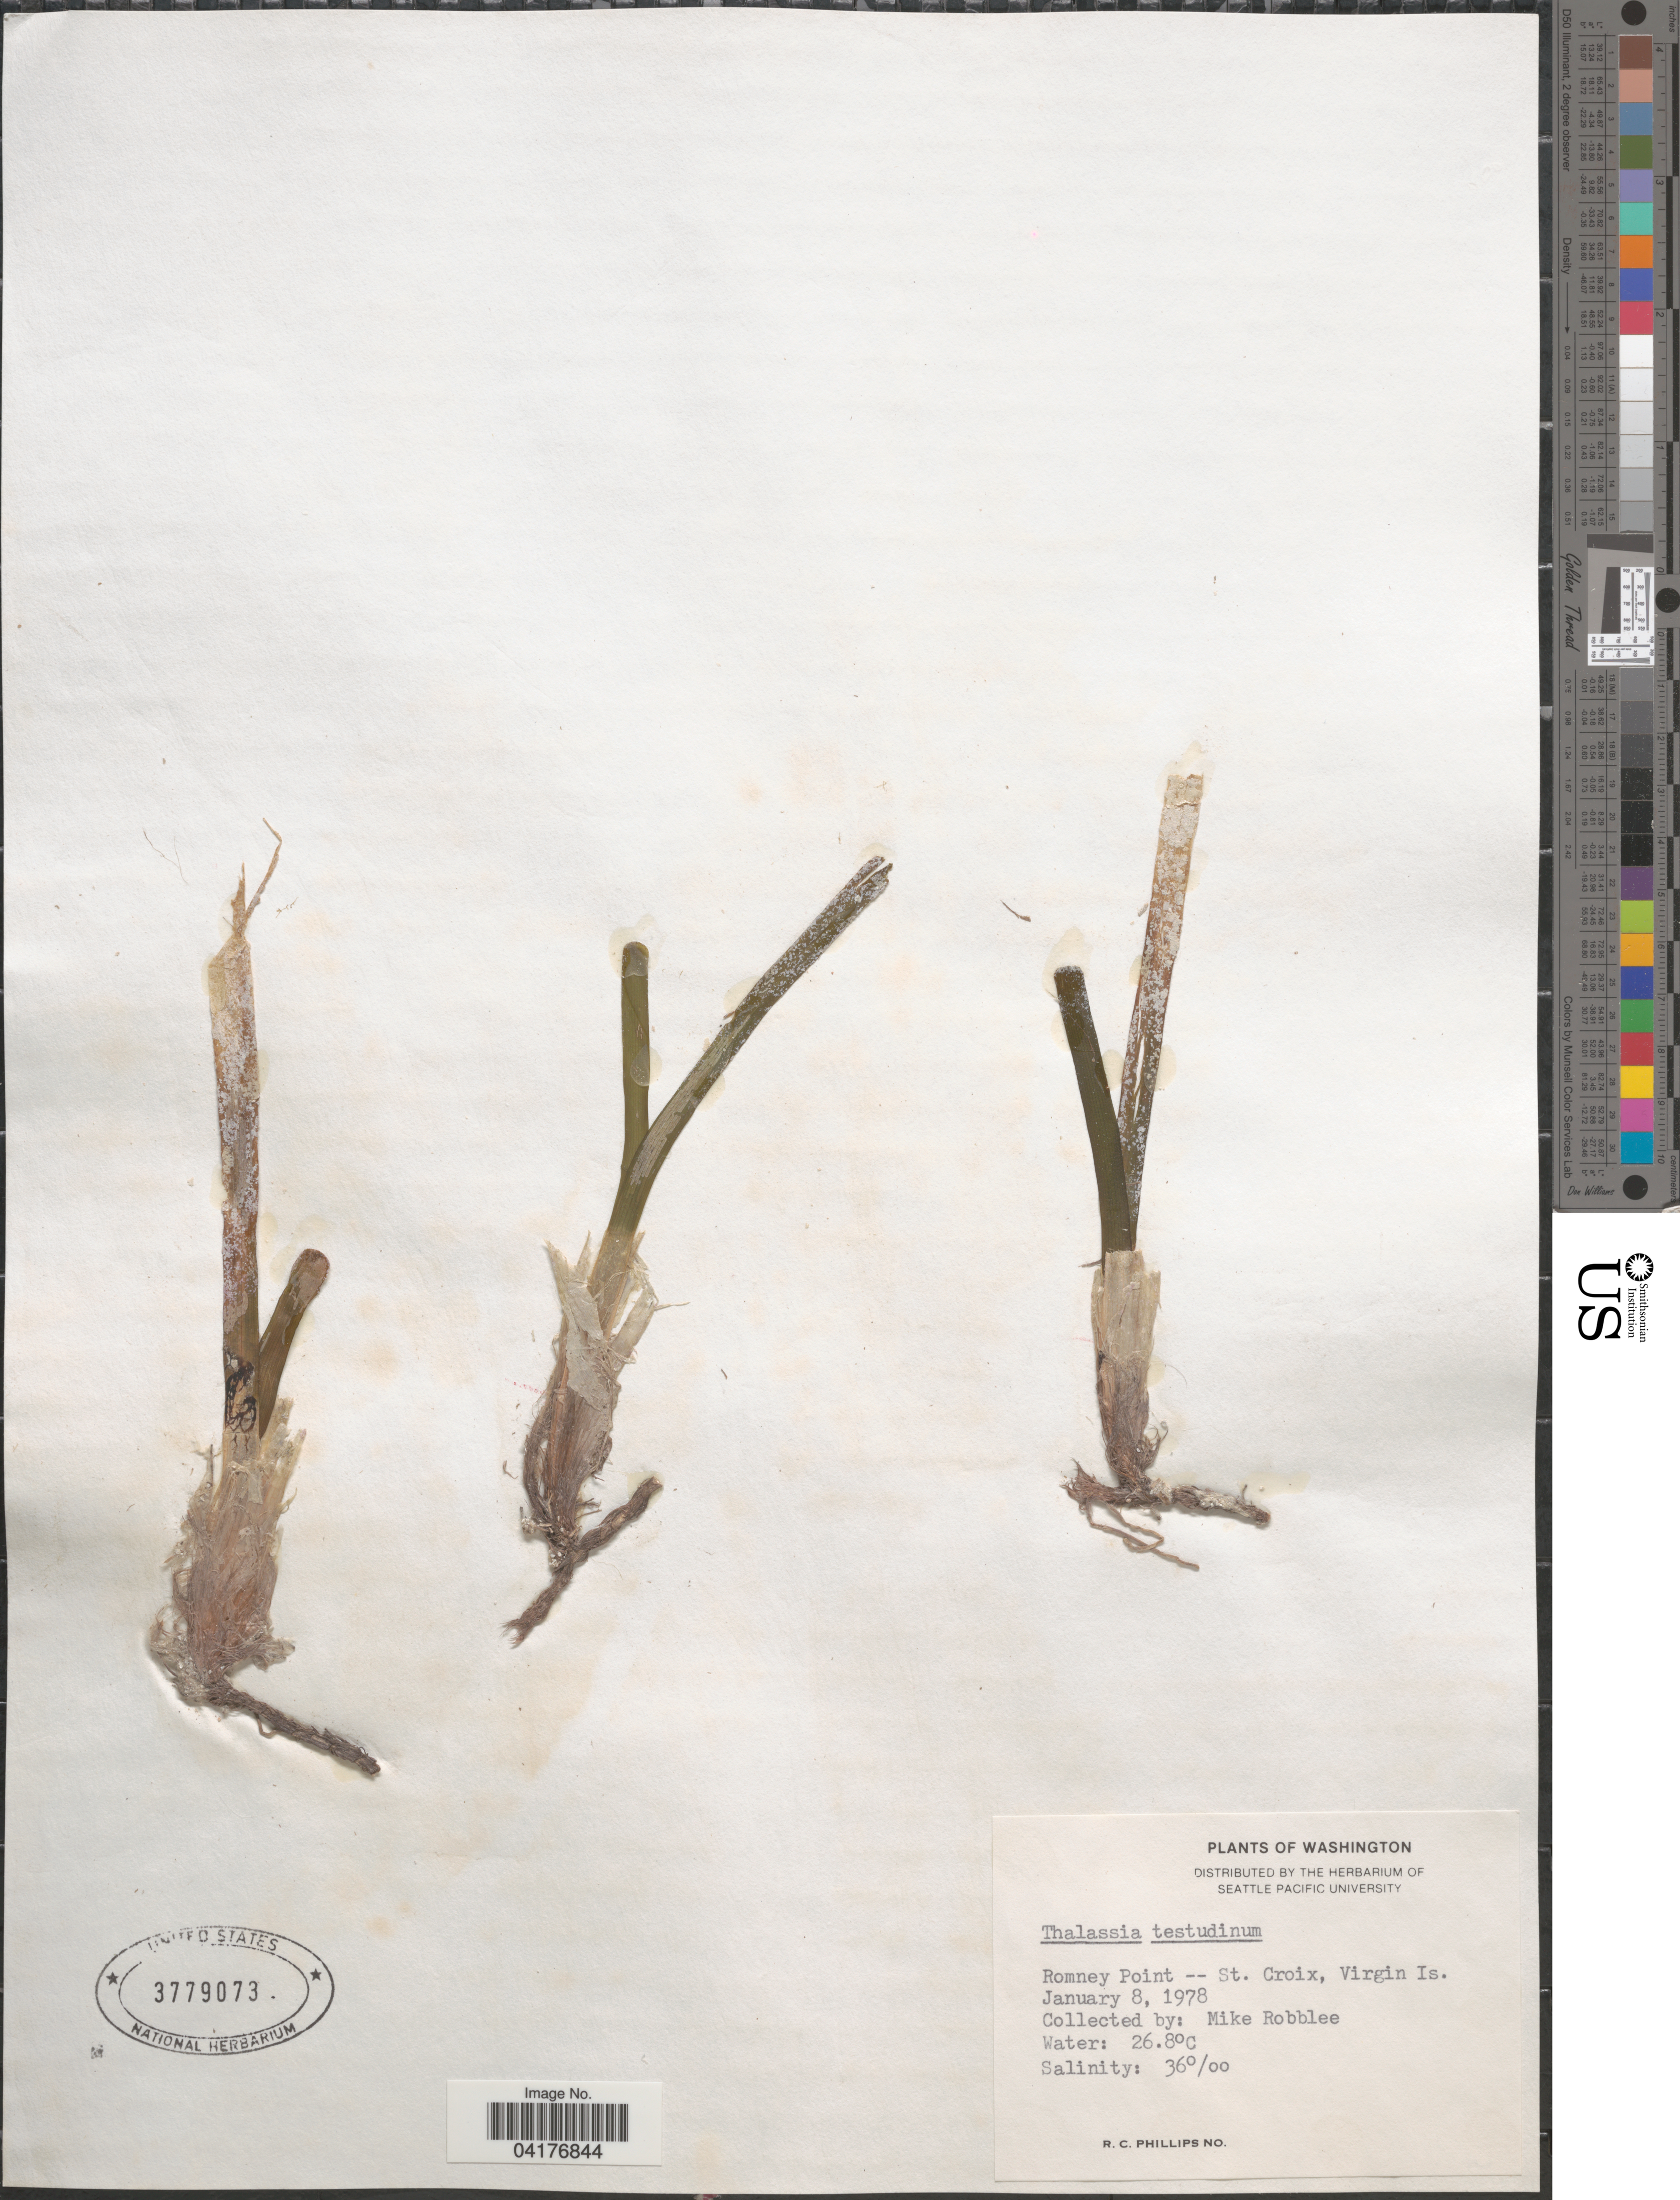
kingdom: Plantae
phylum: Tracheophyta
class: Liliopsida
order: Alismatales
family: Hydrocharitaceae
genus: Thalassia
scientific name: Thalassia testudinum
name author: Banks & Sol. ex K.D. Koenig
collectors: M. Robblee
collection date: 1978-01-08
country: U.S. Virgin Islands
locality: Romney Point -- St. Croix, Virgin Is.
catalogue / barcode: US 3779073